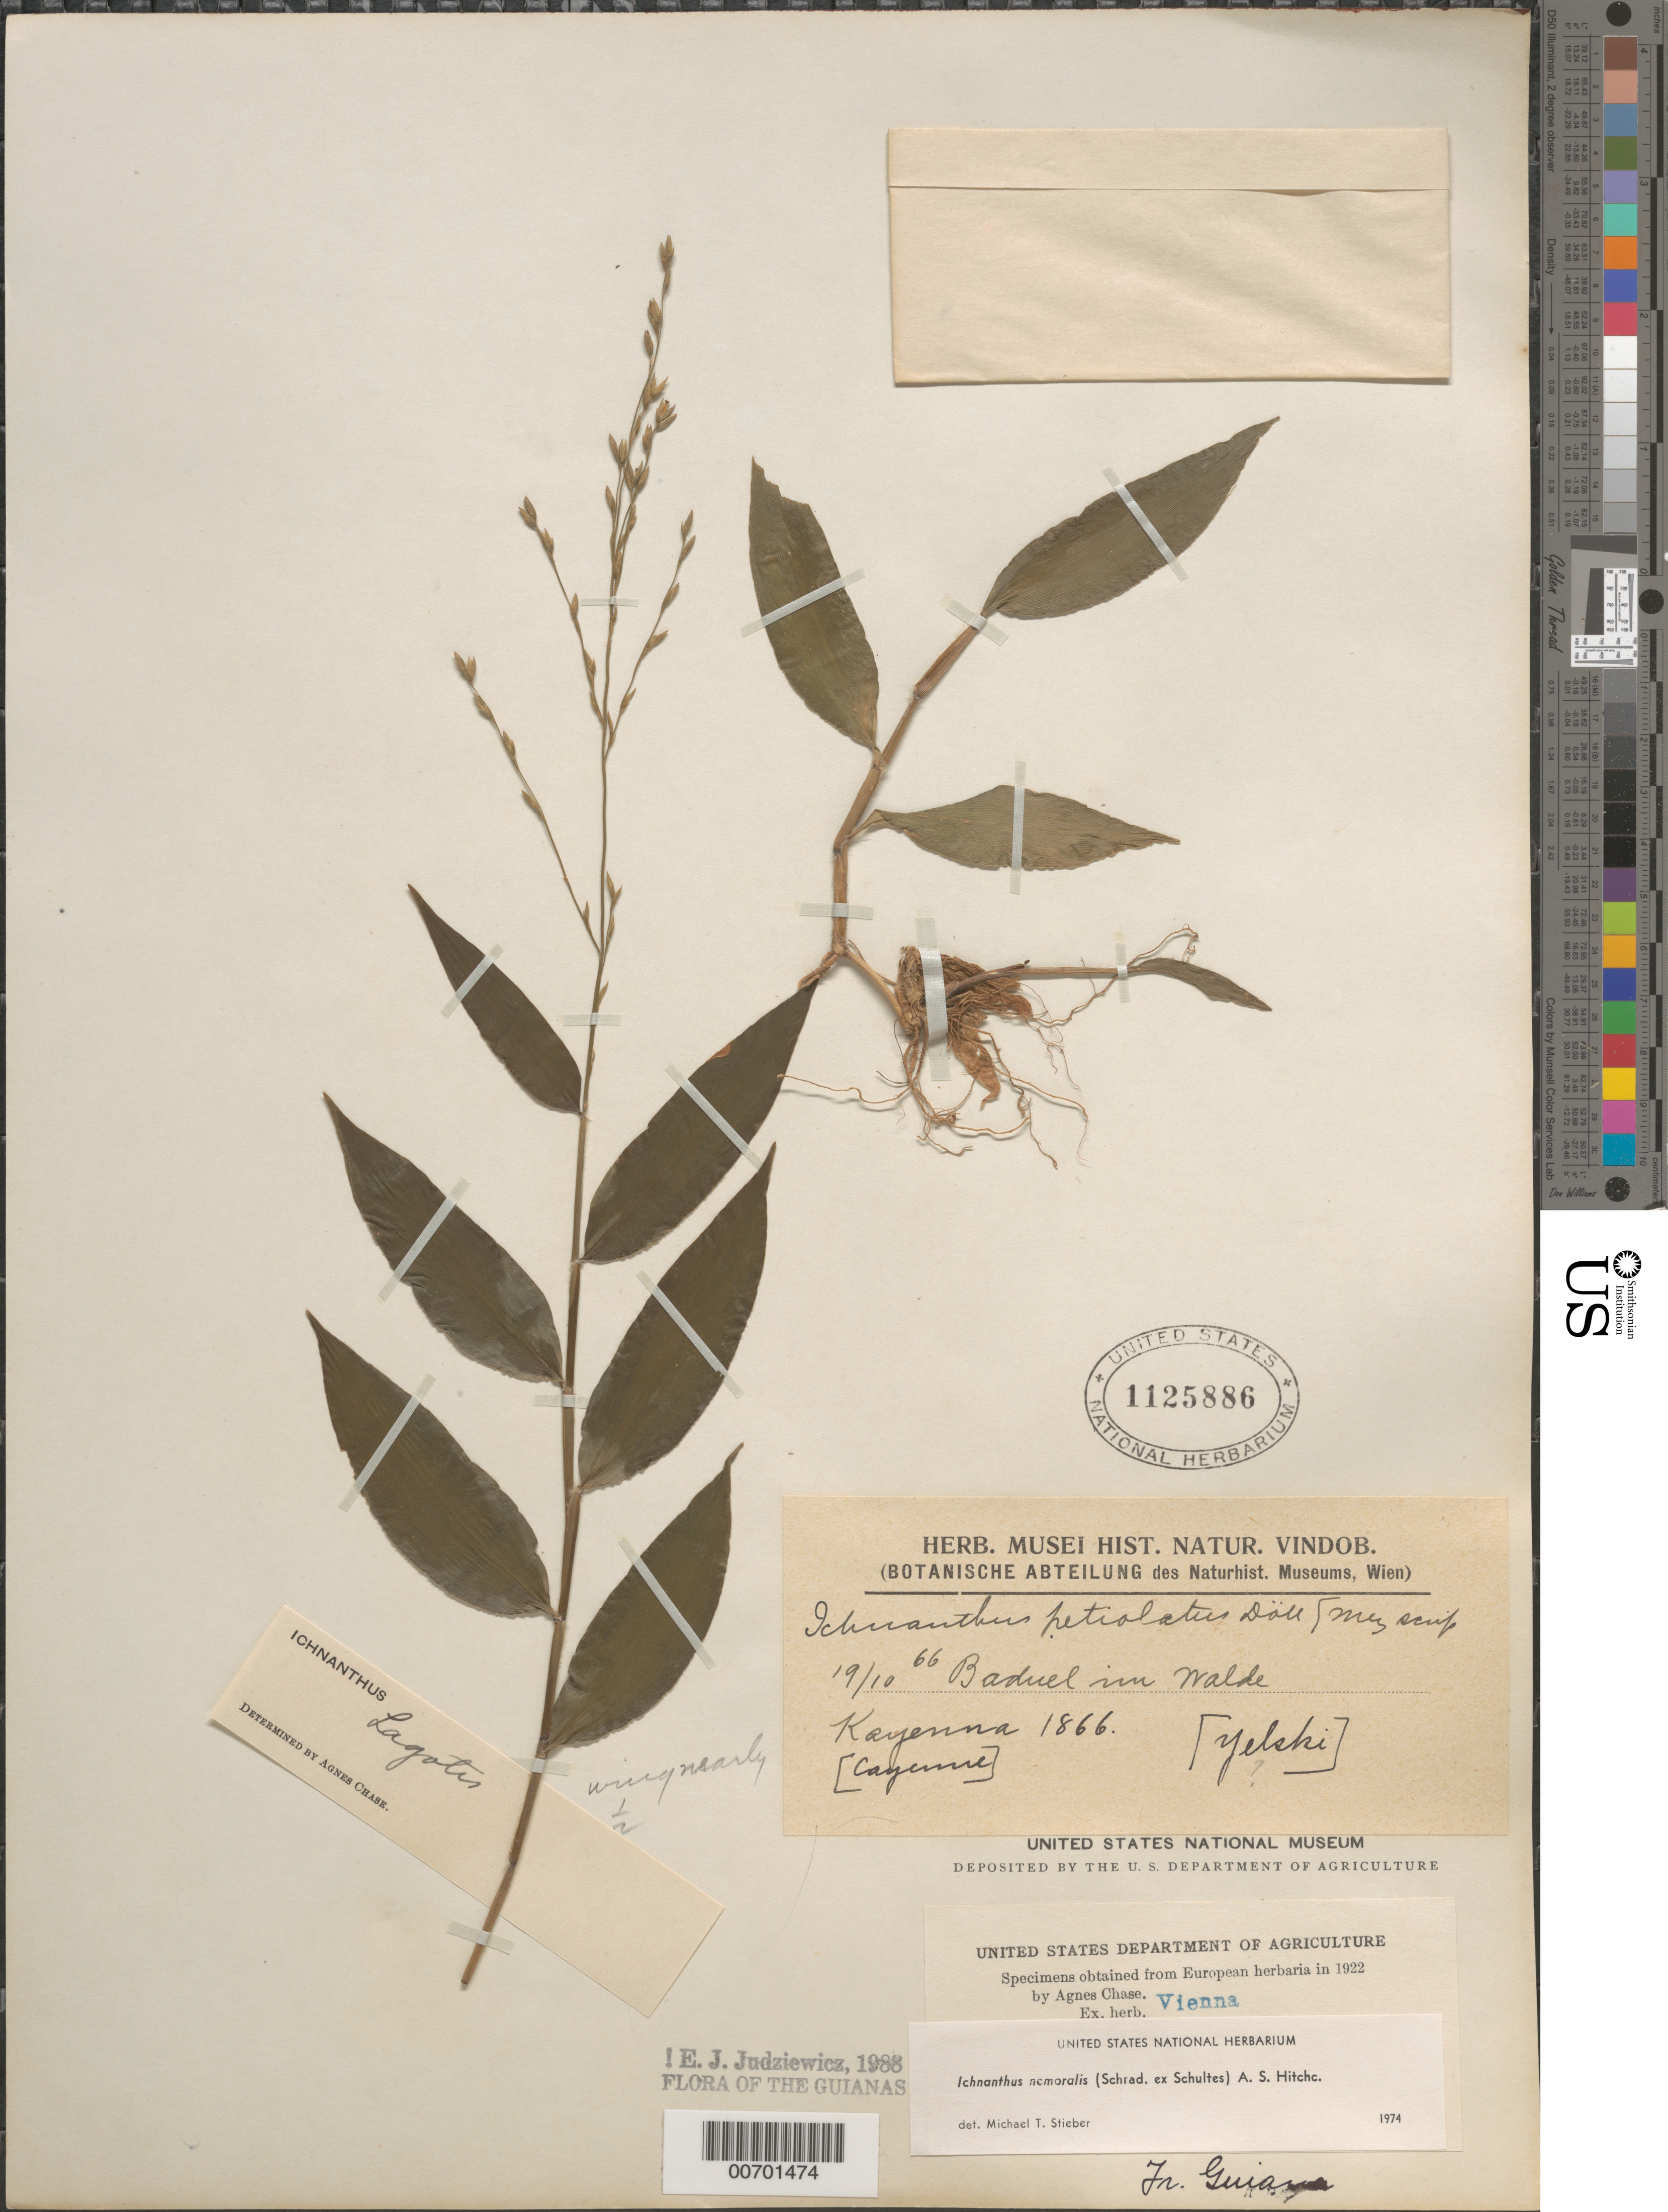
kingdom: Plantae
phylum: Tracheophyta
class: Liliopsida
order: Poales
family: Poaceae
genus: Ichnanthus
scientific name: Ichnanthus nemoralis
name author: (Schrad.) Hitchc. & Chase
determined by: Stieber, M. T.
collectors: H. Jelski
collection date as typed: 1866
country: French Guiana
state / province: Cayenne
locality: Cayenne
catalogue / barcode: US 1125886